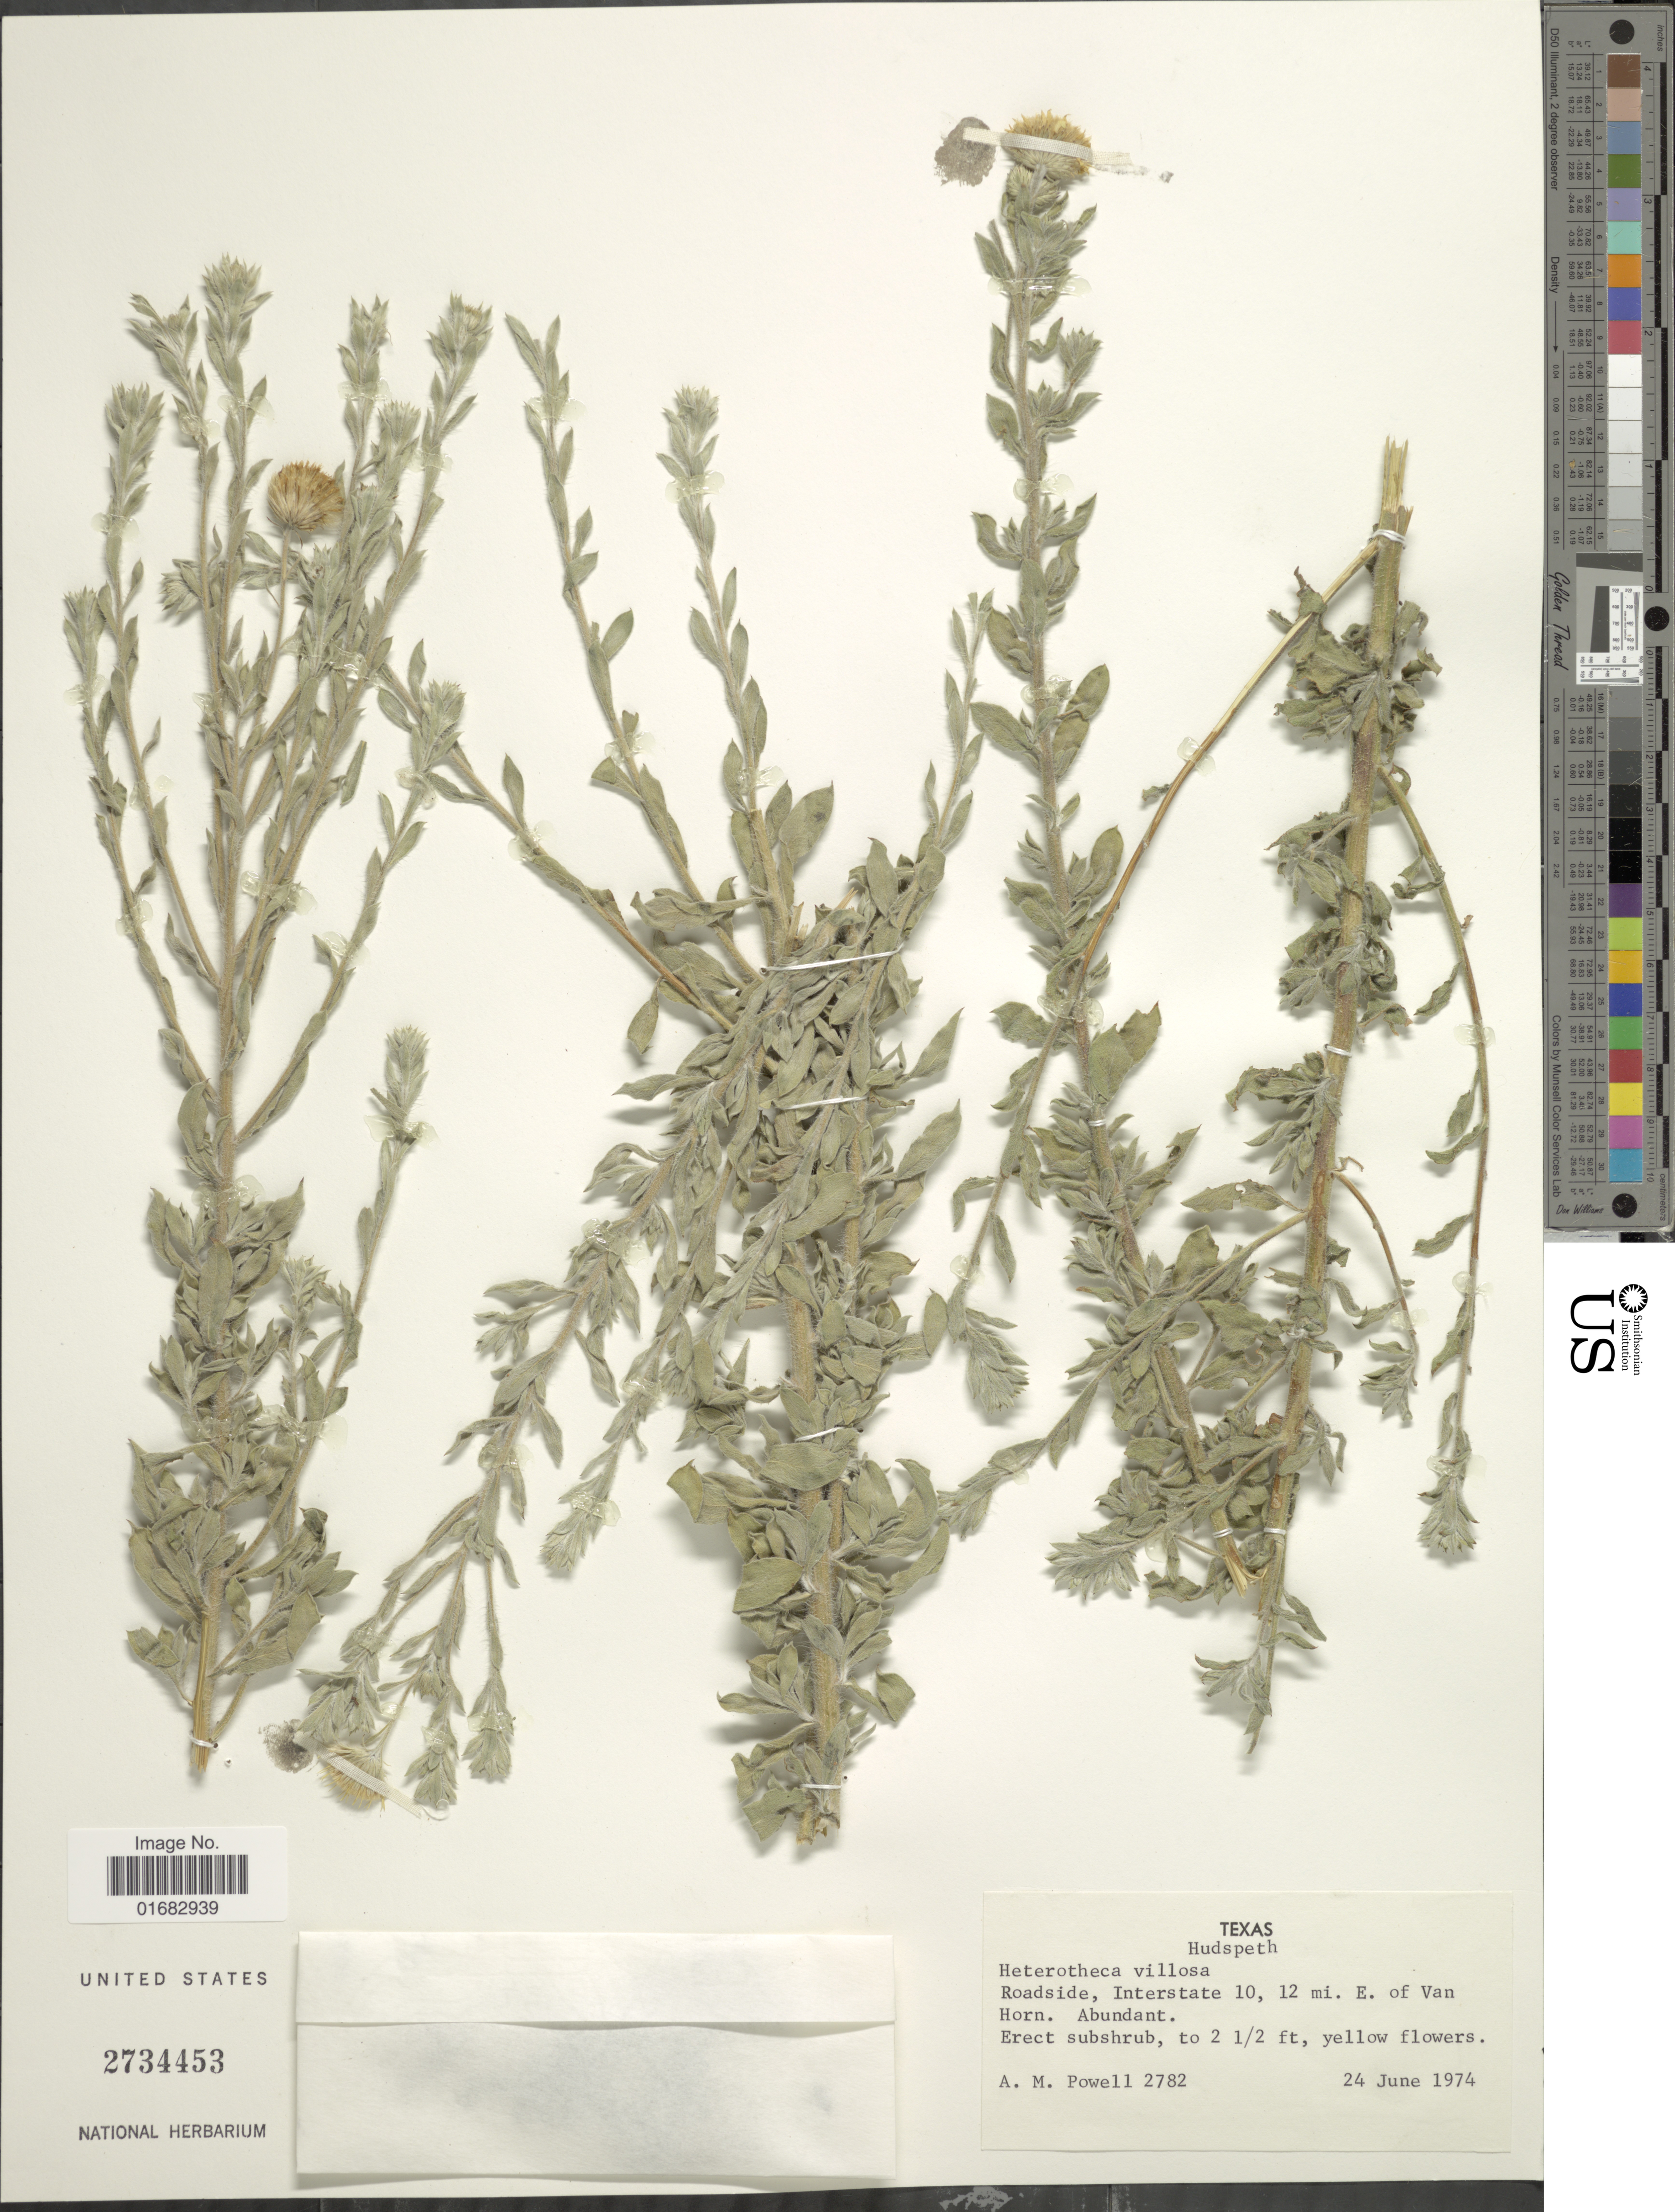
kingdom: Plantae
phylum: Tracheophyta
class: Magnoliopsida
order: Asterales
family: Asteraceae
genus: Heterotheca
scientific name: Heterotheca villosa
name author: (Pursh) Shinners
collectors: A. M. Powell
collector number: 2782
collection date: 1974-06-24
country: United States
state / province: Texas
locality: Roadside, Interstate, 10, 12 mi. E. of Van Horn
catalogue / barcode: US 2734453